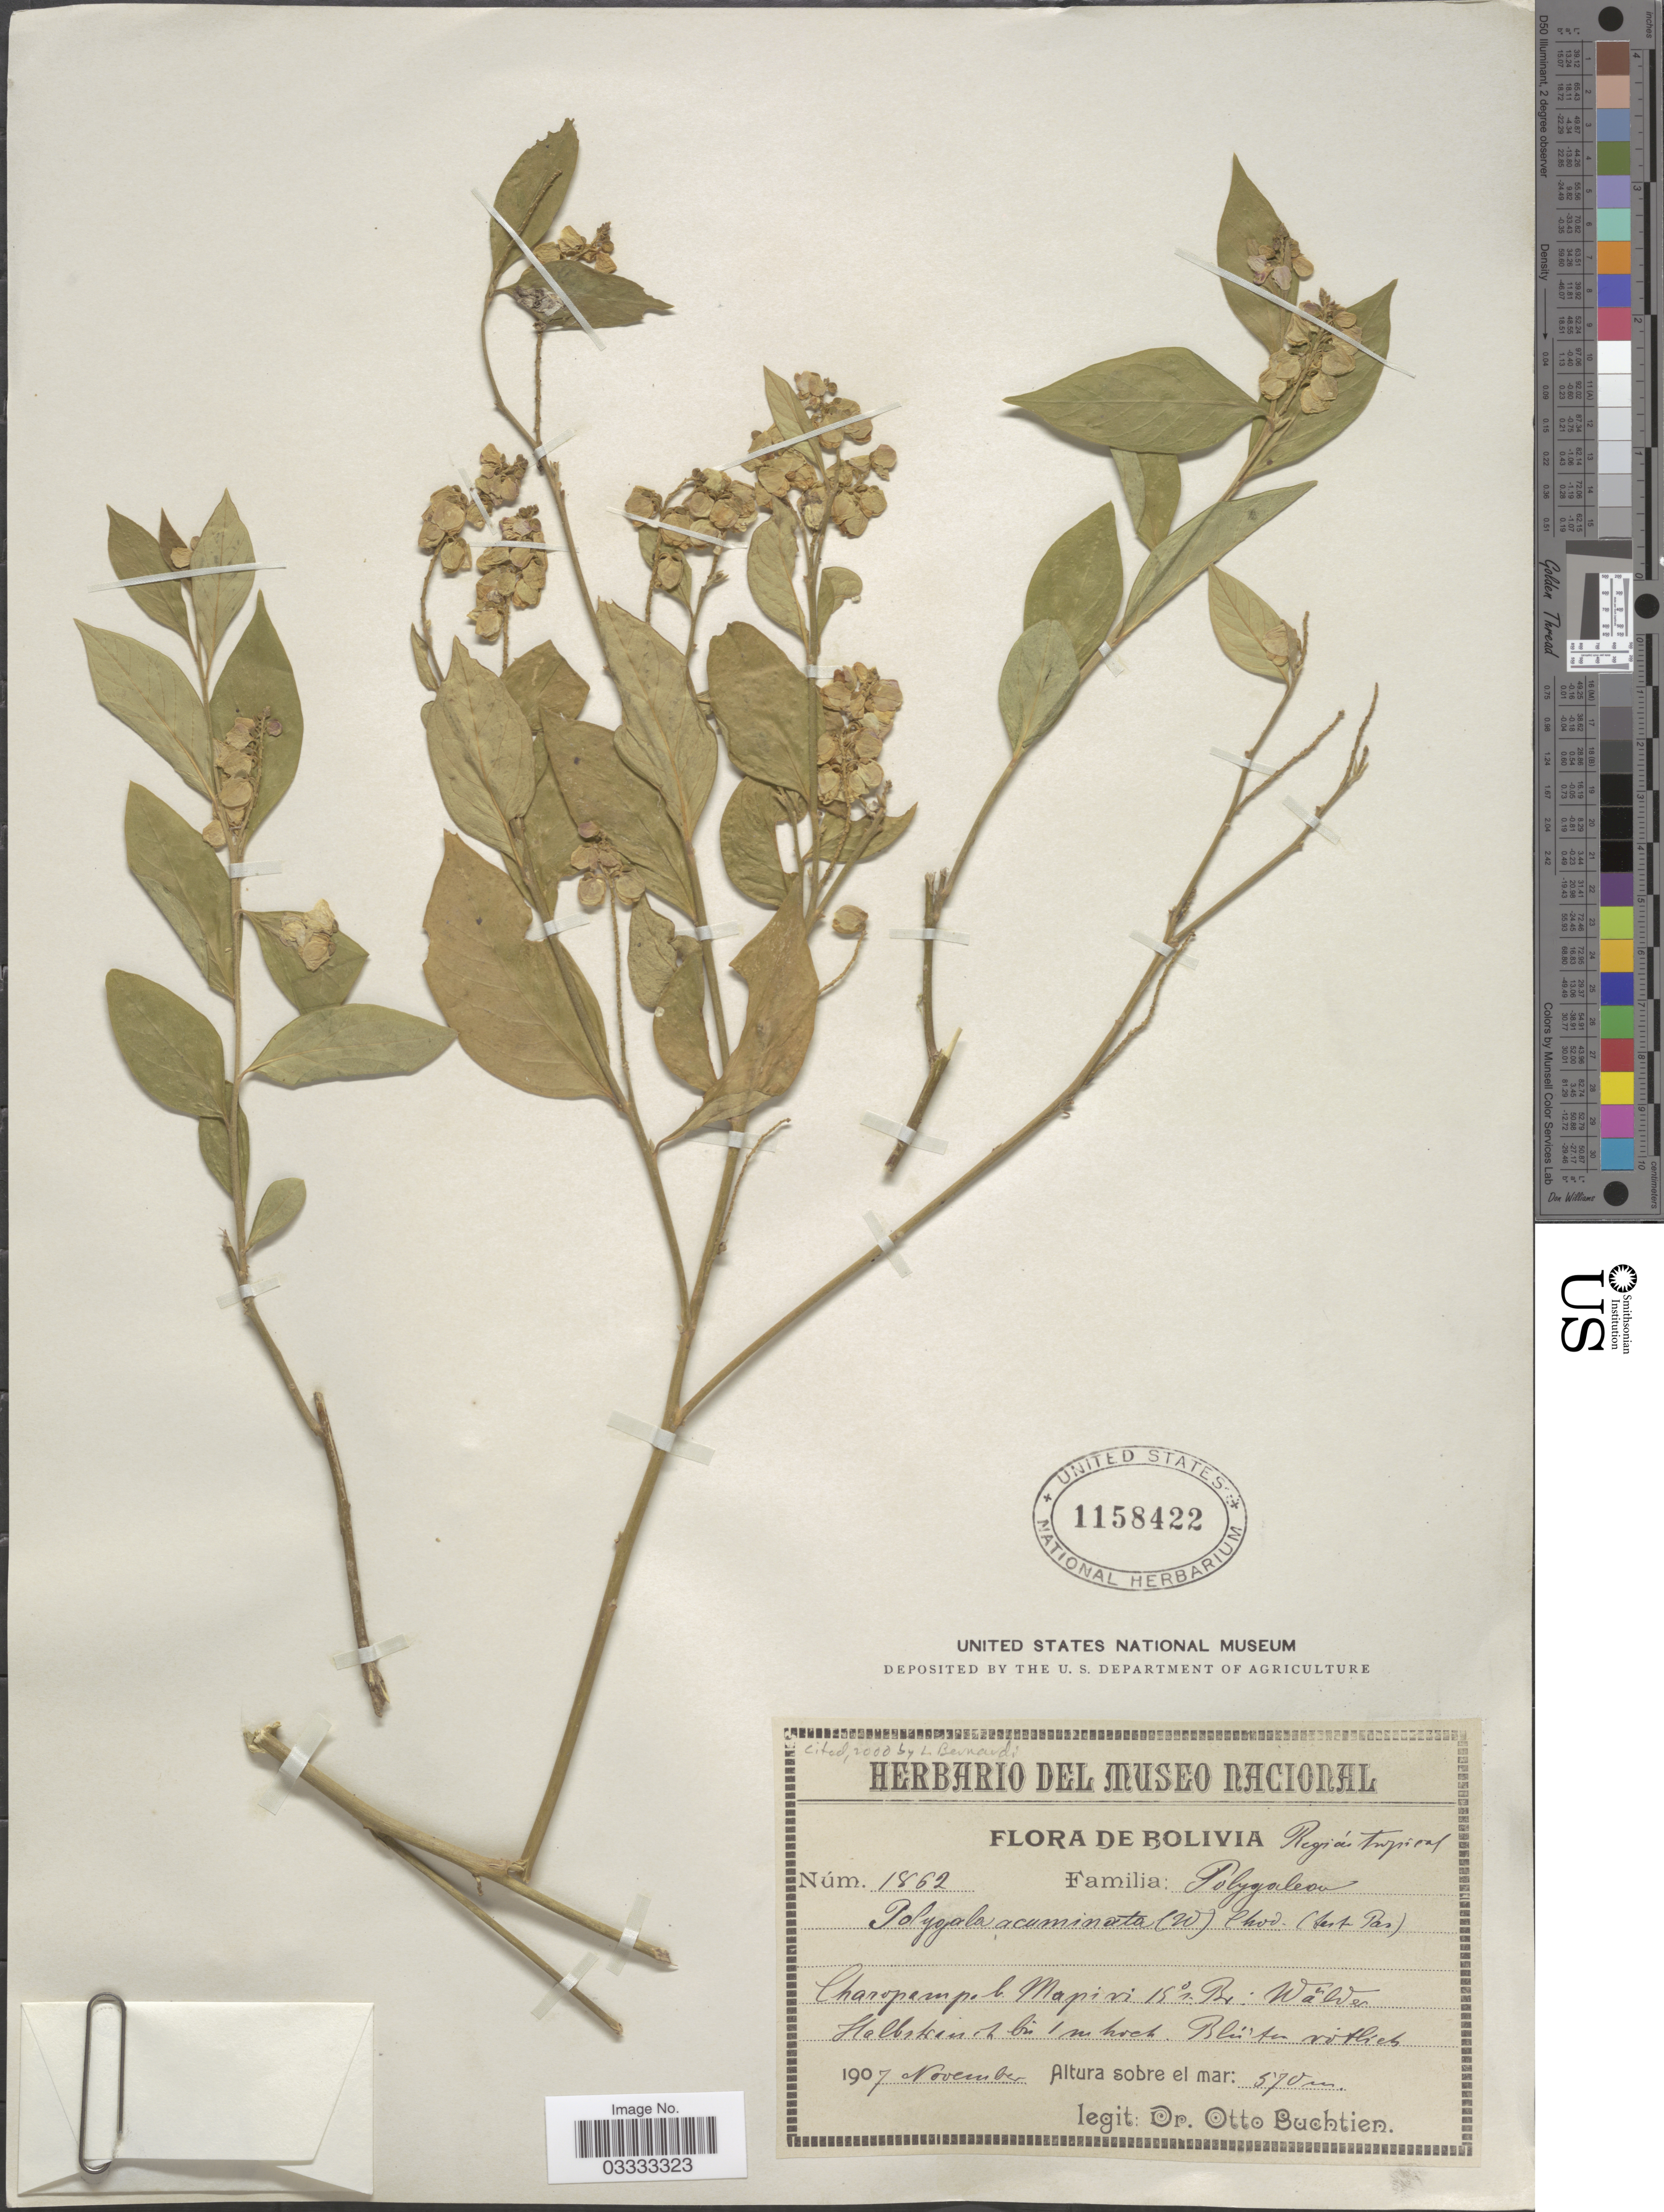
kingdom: Plantae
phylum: Tracheophyta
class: Magnoliopsida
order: Fabales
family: Polygalaceae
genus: Asemeia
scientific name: Asemeia acuminata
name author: (Willd.) J.F.B. Pastore & J.R. Abbott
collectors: O. Buchtien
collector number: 1862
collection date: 1907-11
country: Bolivia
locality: Región tropical. Charopampa l. Mapiri 15°s. Br.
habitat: Wälder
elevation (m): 570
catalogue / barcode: US 1158422